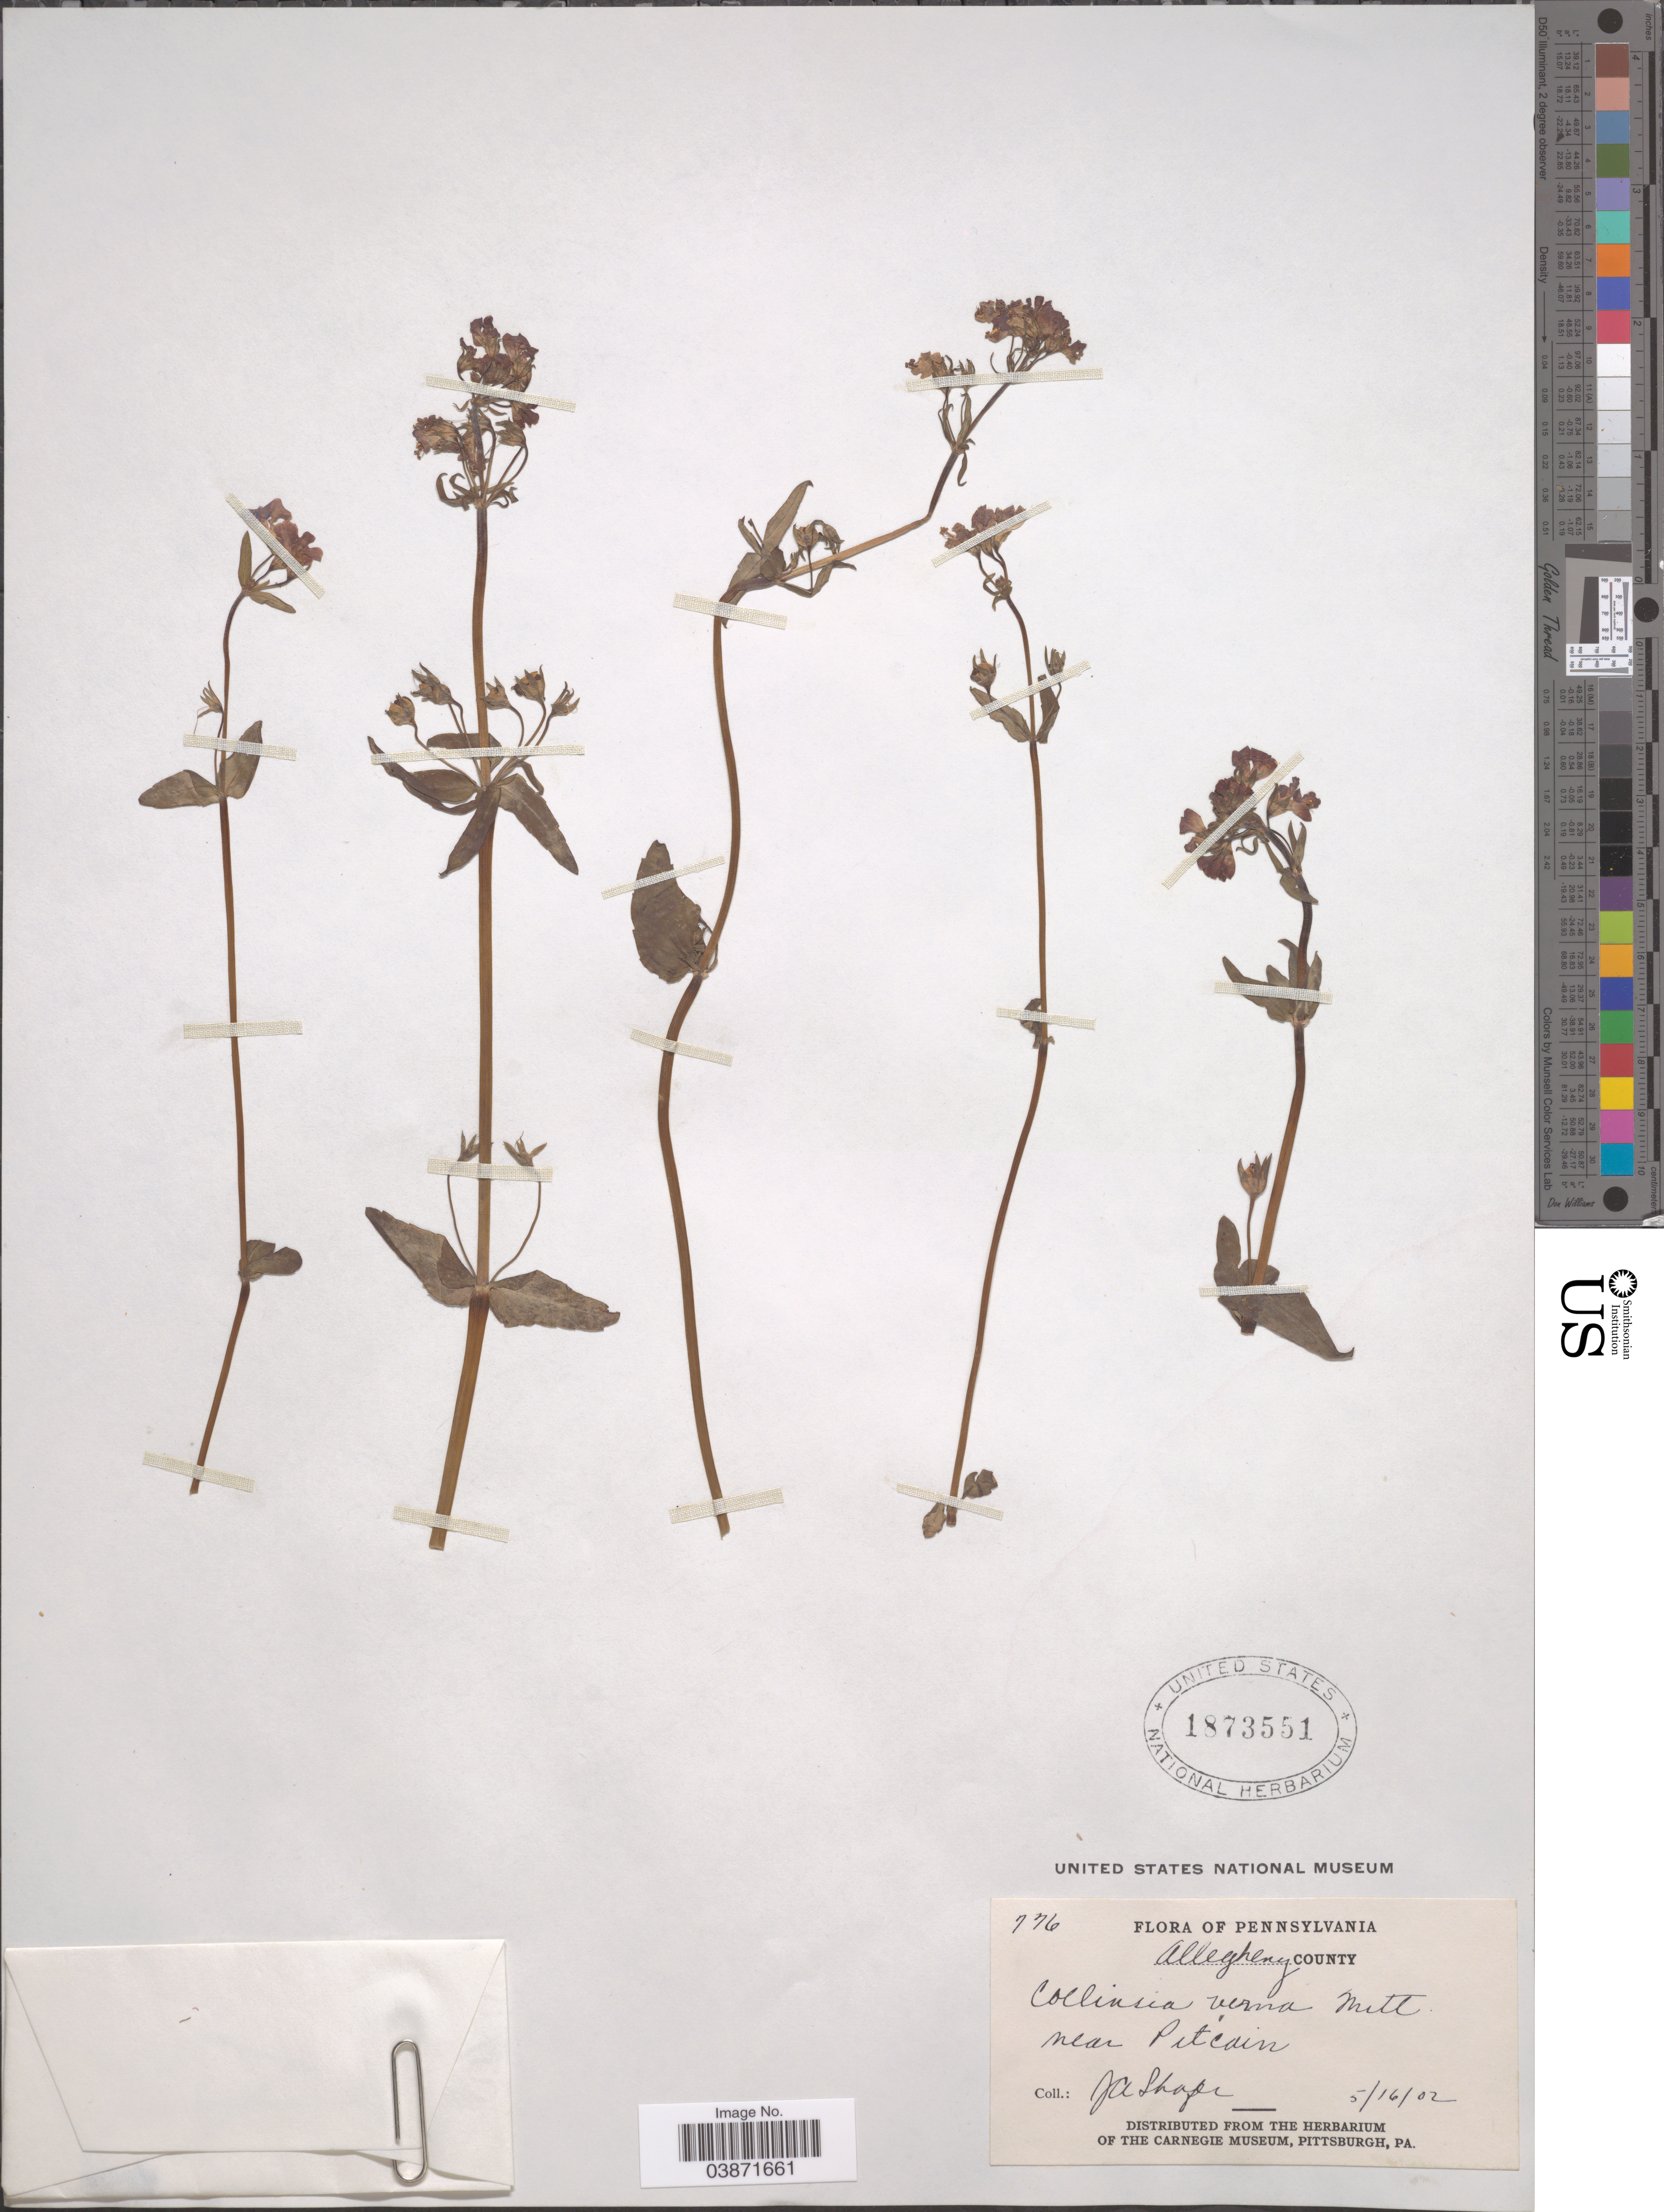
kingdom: Plantae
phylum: Tracheophyta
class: Magnoliopsida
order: Lamiales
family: Plantaginaceae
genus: Collinsia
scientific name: Collinsia verna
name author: Nutt.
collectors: J. A. Shafer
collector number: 736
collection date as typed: Transcribed d/m/y: 16/5/2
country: United States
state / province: Pennsylvania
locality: Allegheny County. Near Petcain.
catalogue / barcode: US 1873551